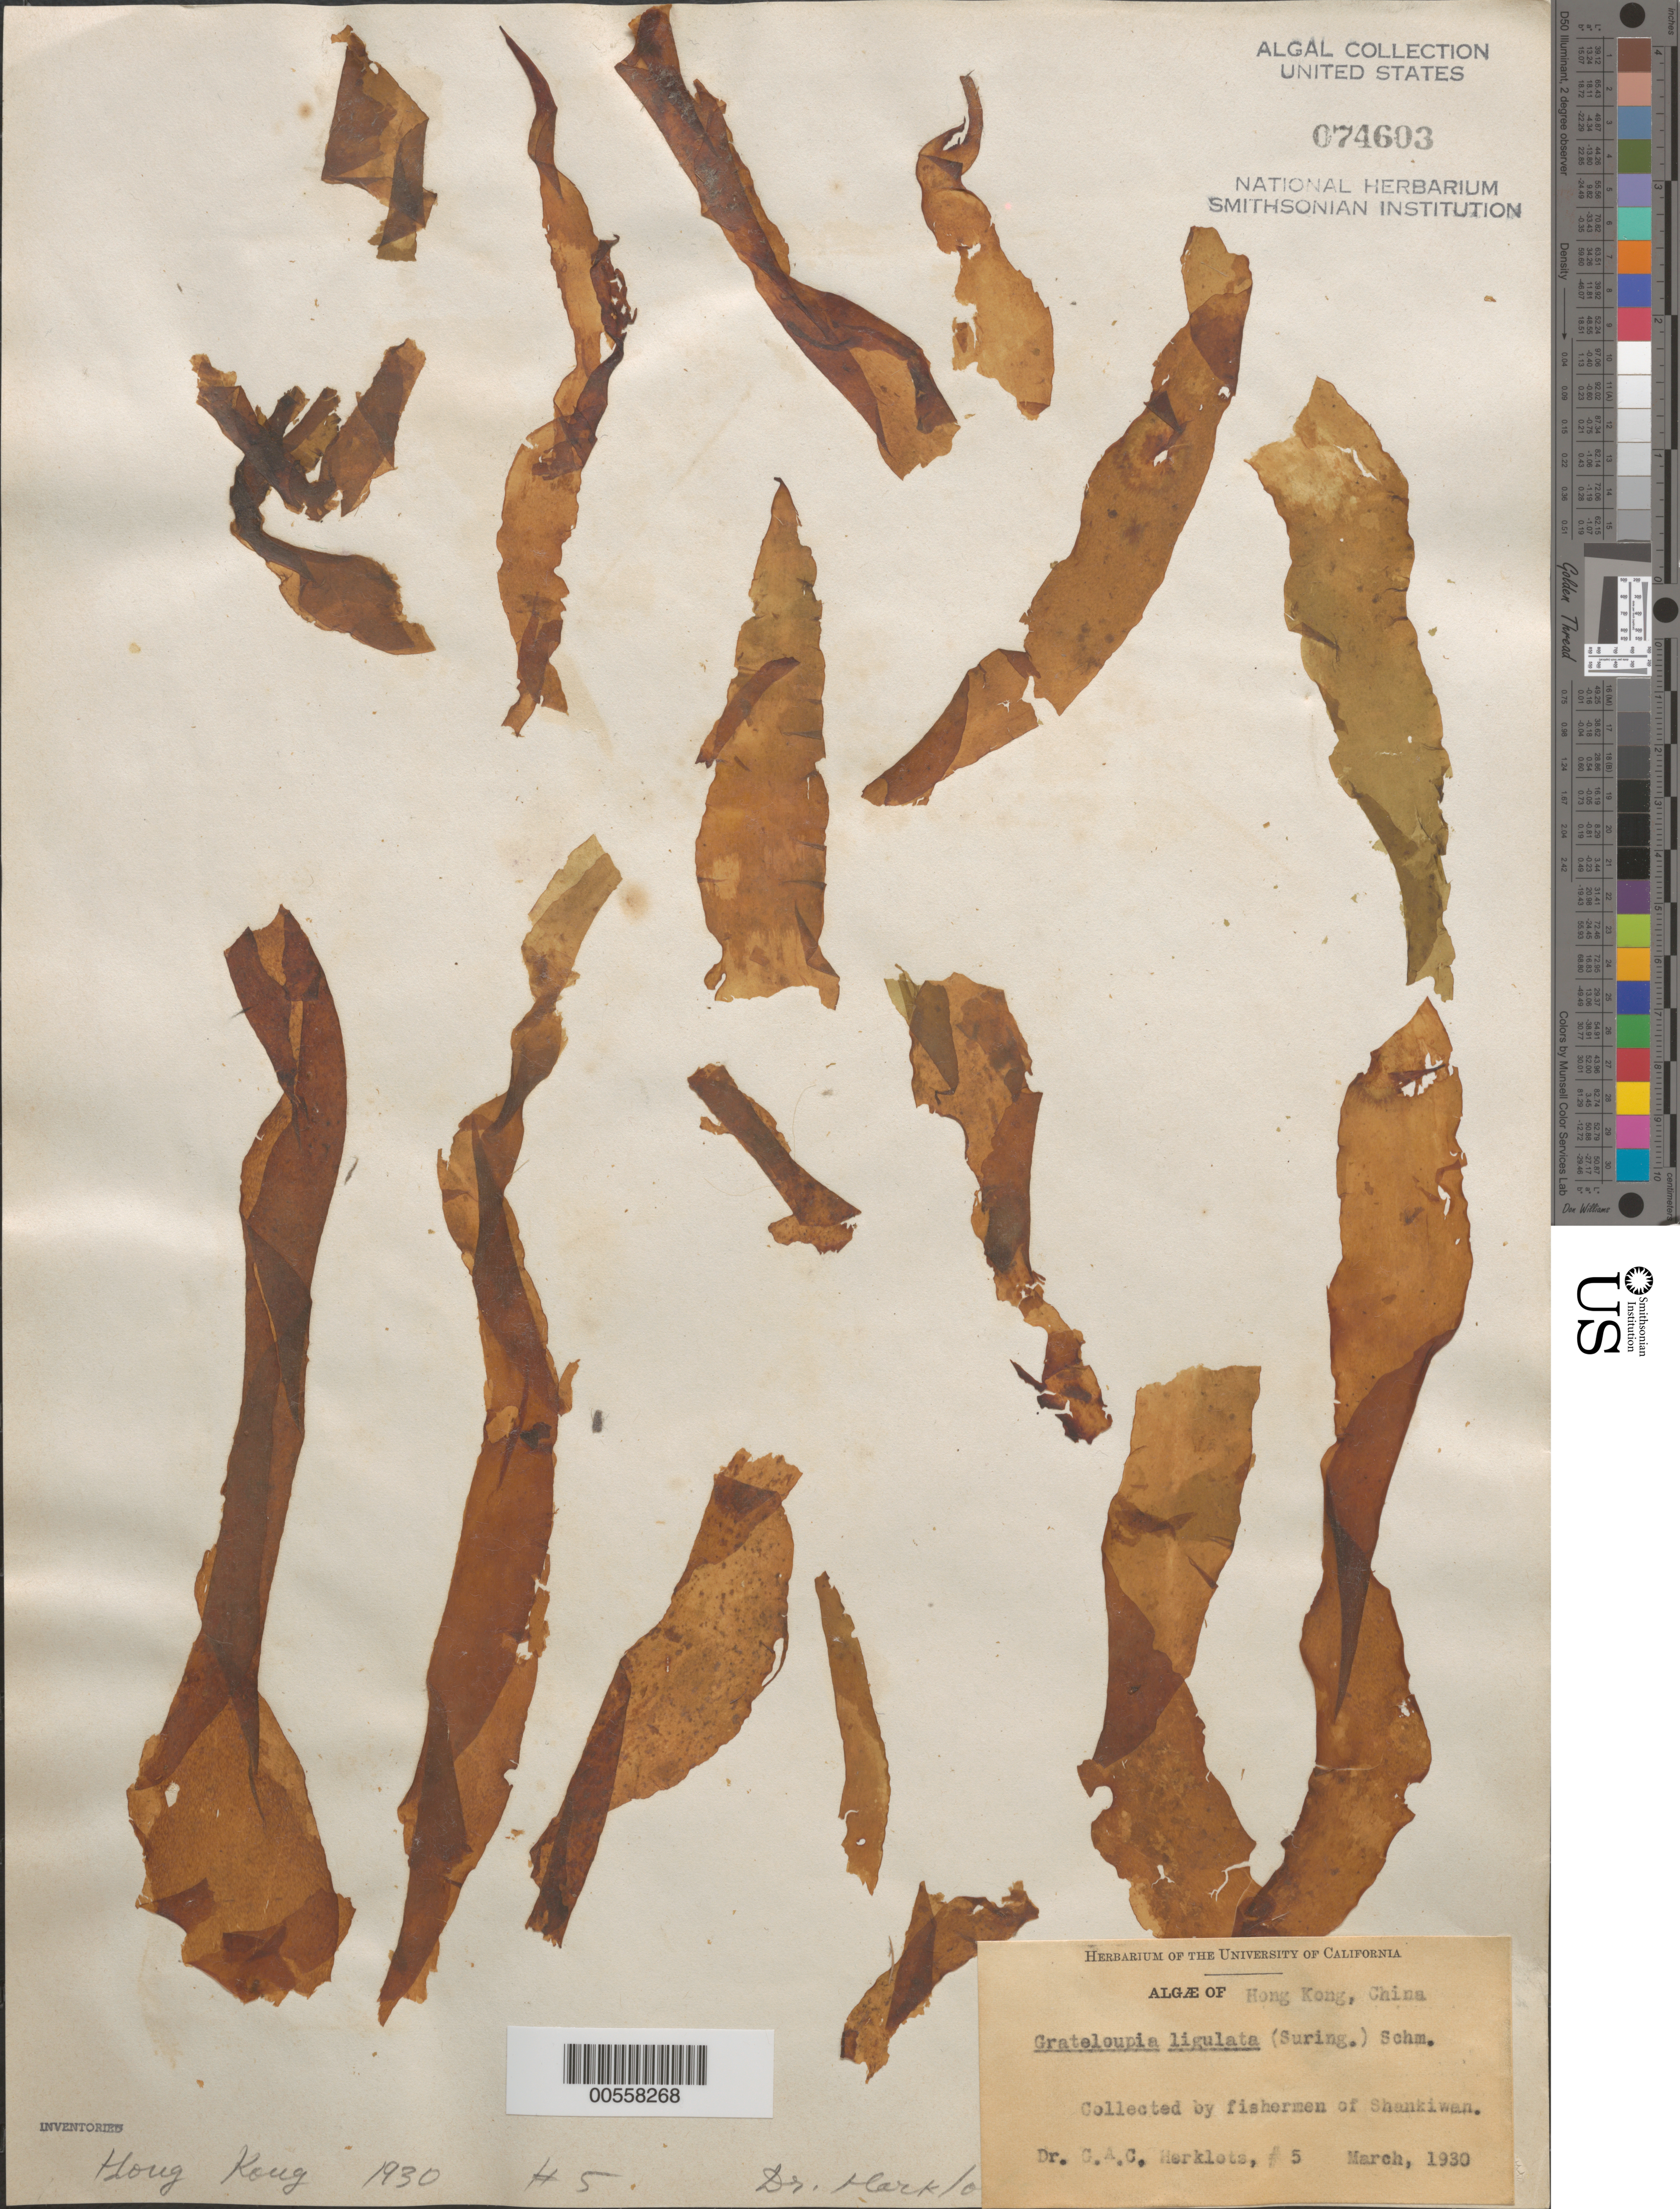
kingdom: Plantae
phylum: Rhodophyta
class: Florideophyceae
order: Halymeniales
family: Halymeniaceae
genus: Grateloupia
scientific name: Grateloupia livida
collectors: G. Herklots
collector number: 5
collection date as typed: Mar 1930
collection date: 1930-03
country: China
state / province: Hong Kong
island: Hong Kong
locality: Shankiwan area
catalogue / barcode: US 74603